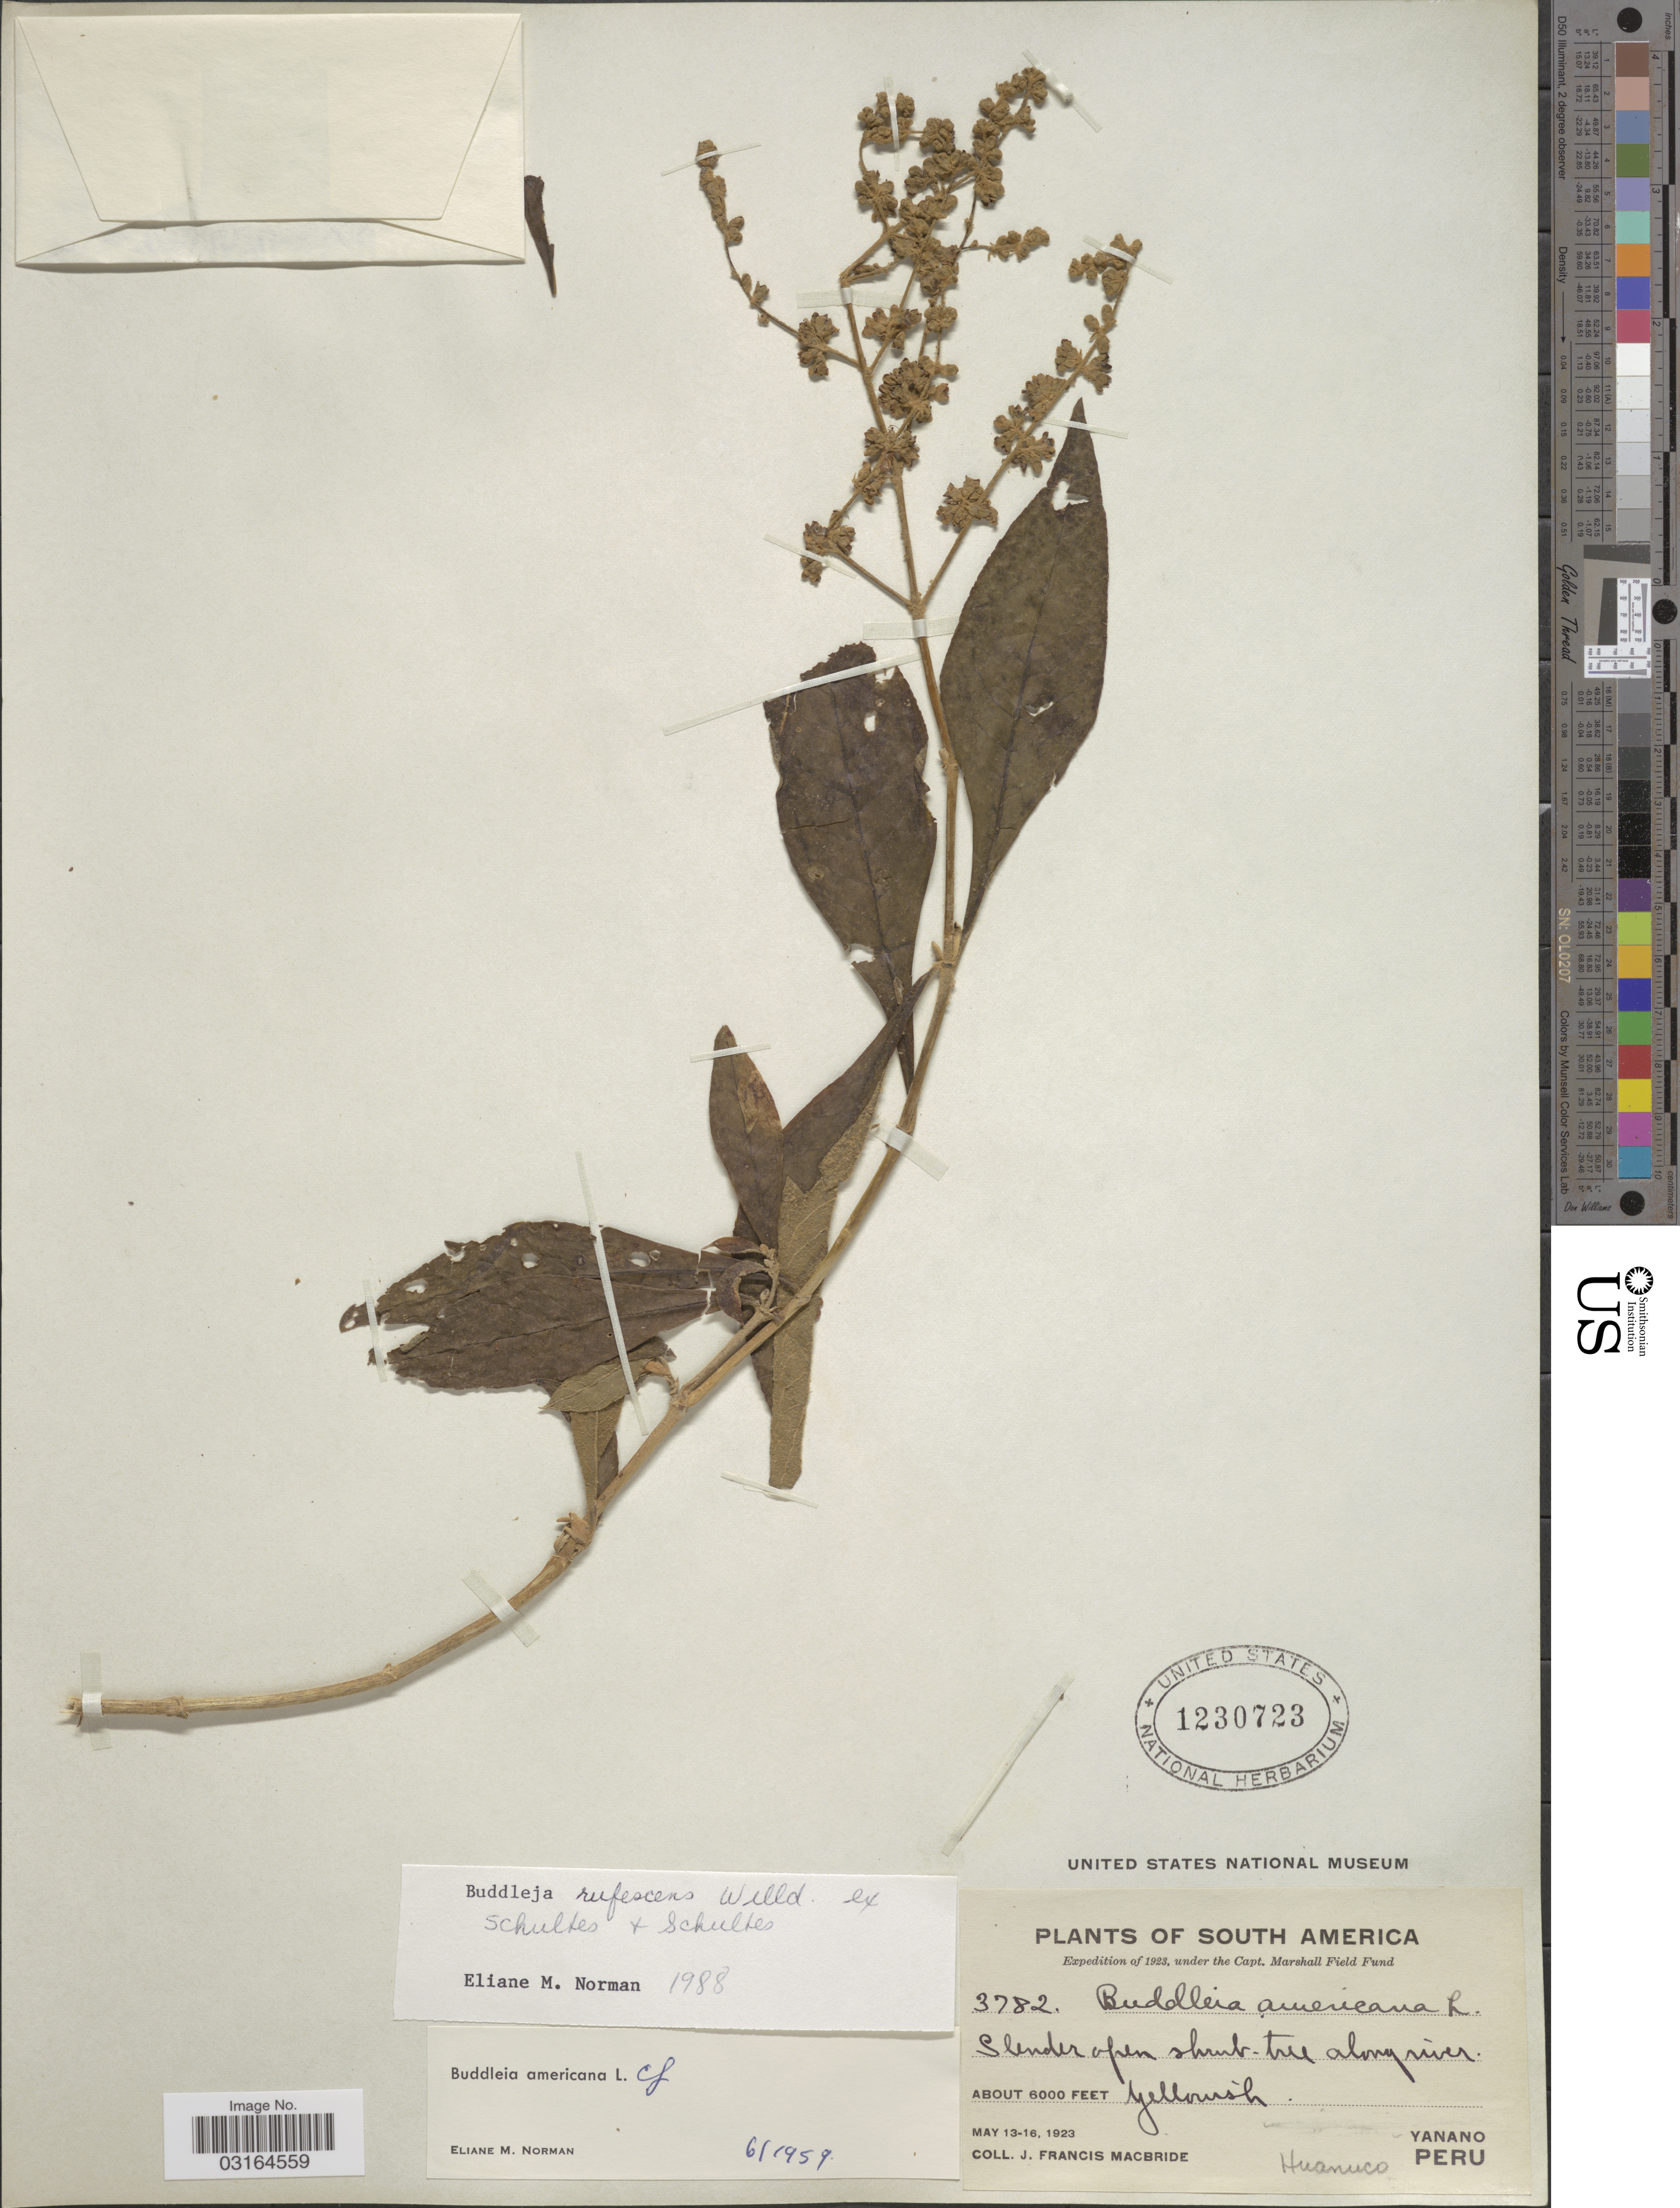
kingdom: Plantae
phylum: Tracheophyta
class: Magnoliopsida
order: Lamiales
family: Scrophulariaceae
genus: Buddleja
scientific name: Buddleja rufescens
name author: Willd.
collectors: J. F. Macbride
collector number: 3782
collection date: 1923-05-13/1923-05-16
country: Peru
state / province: Huánuco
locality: Yanano.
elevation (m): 1829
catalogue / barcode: US 1230723